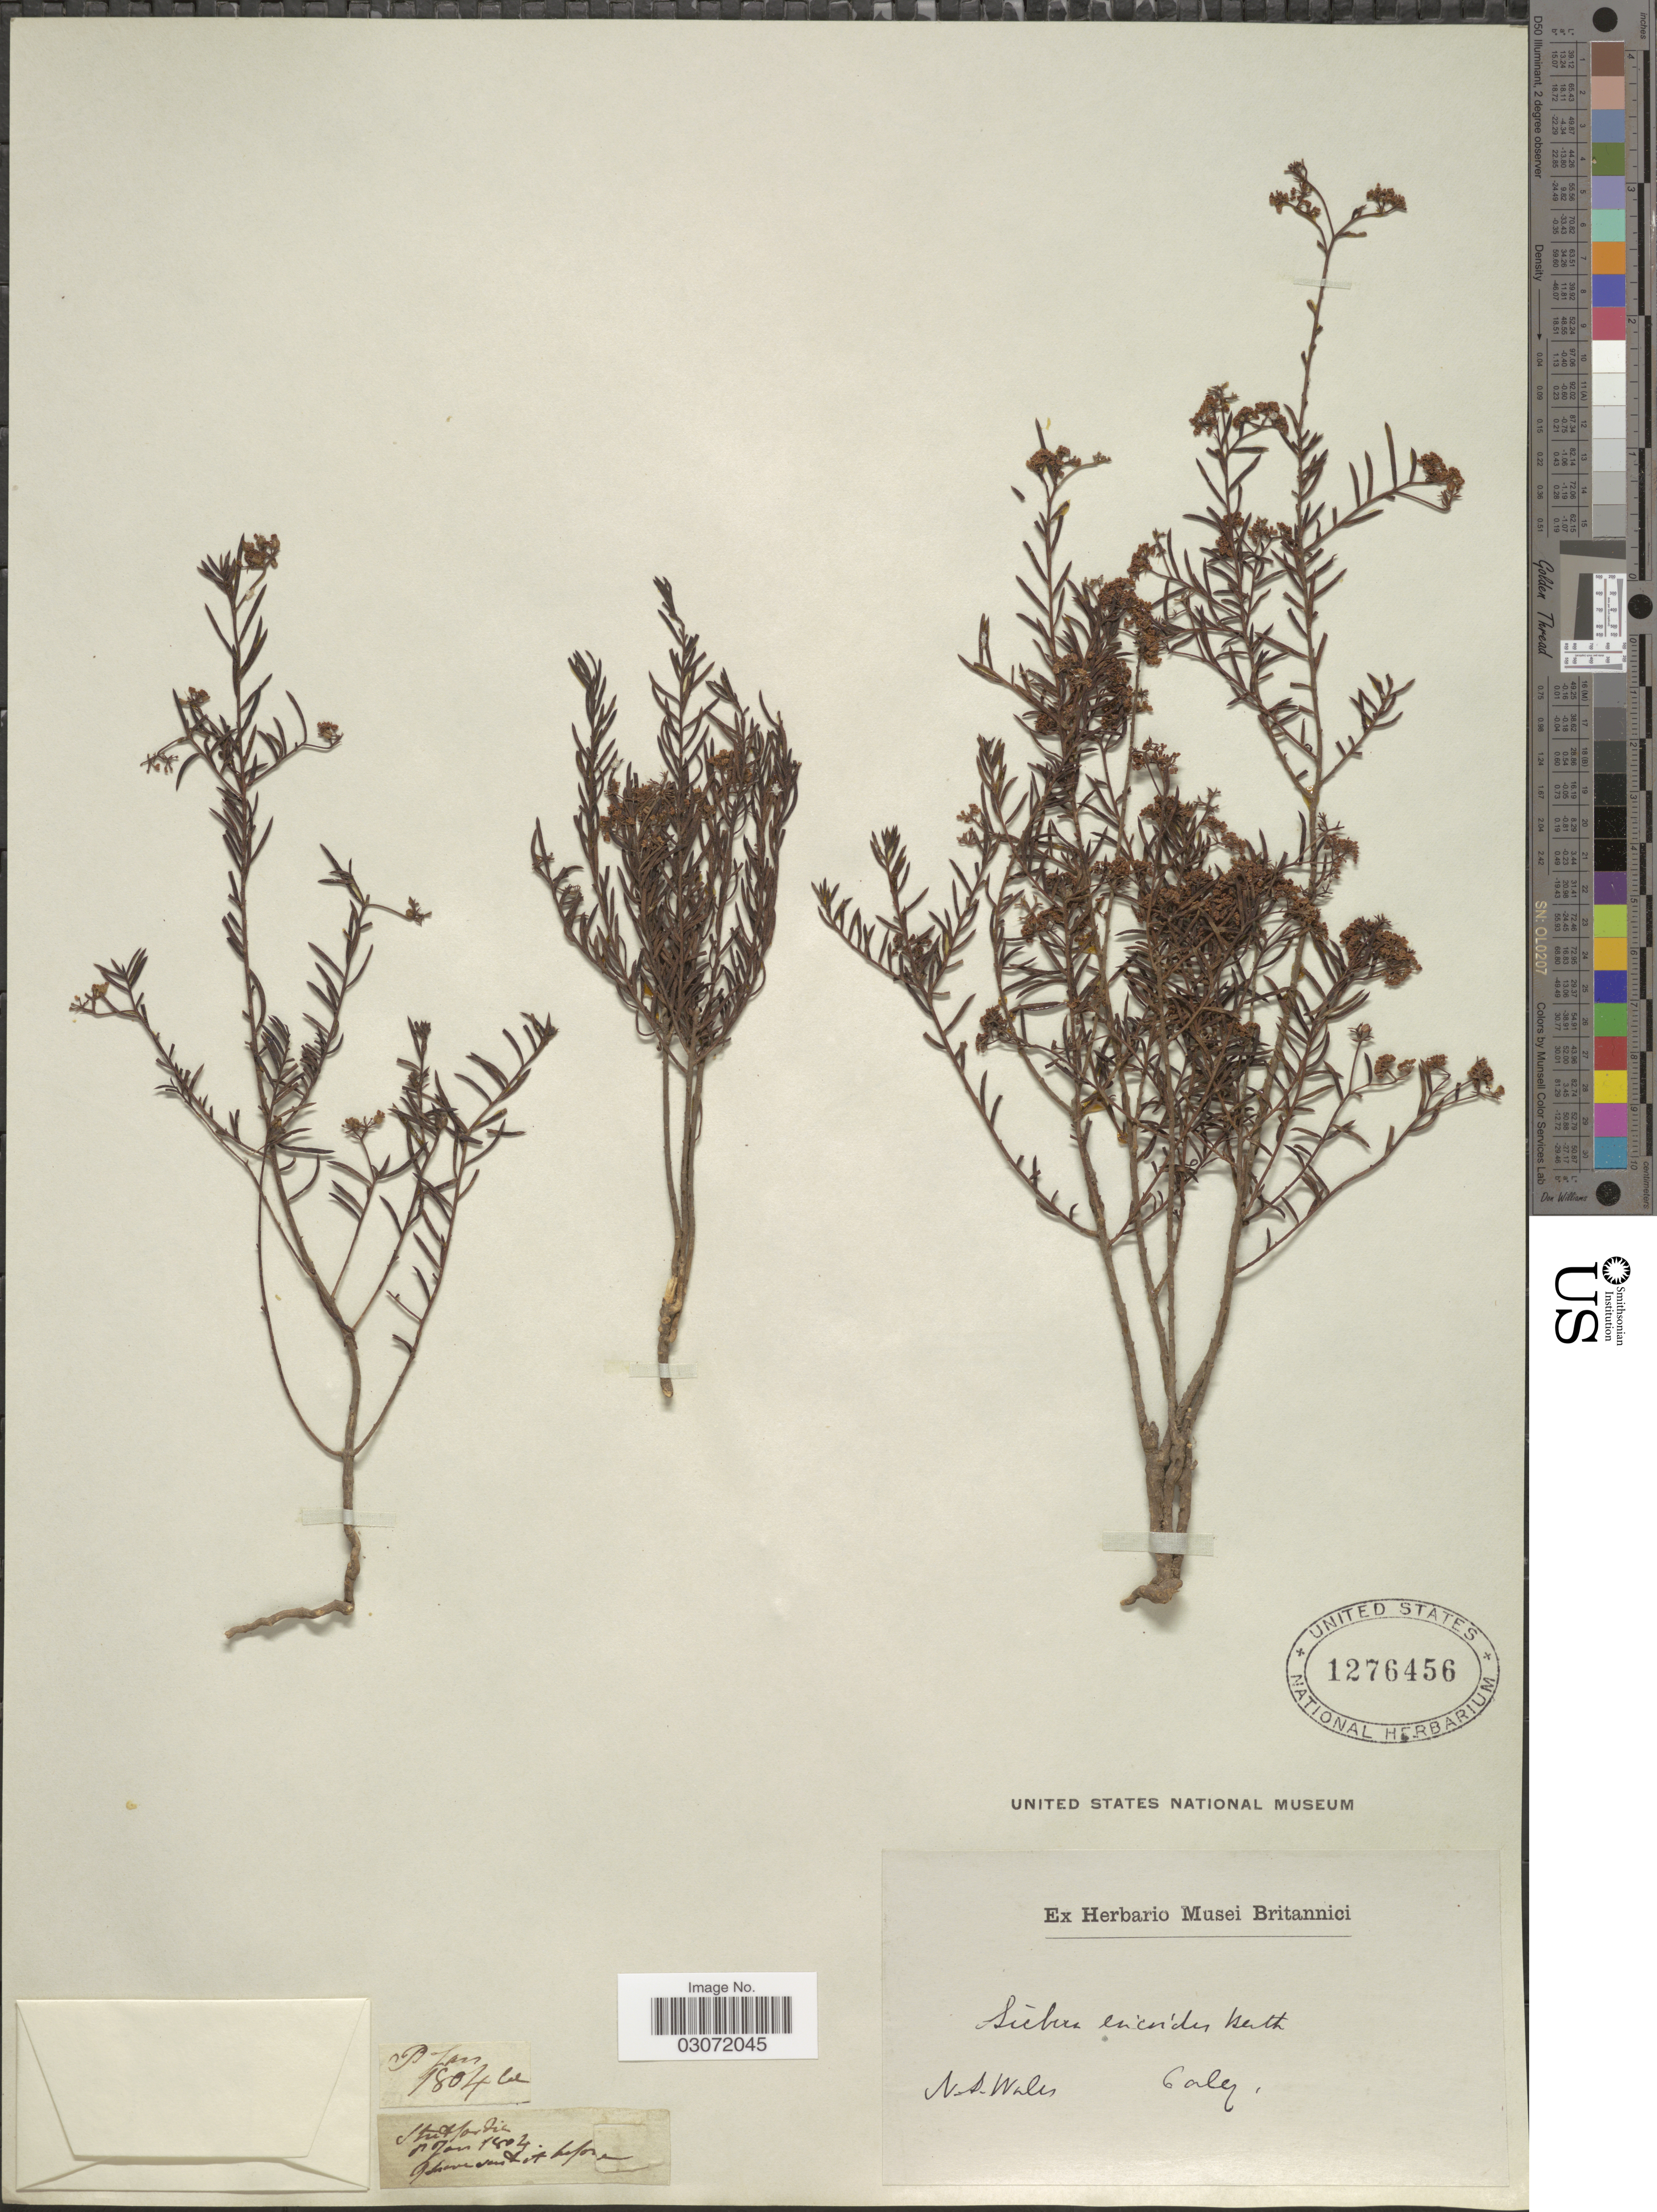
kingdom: Plantae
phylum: Tracheophyta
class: Magnoliopsida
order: Apiales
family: Apiaceae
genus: Platysace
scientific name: Platysace ericoides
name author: (Siebold ex DC.) C. Norman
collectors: -. Caley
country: Australia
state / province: New South Wales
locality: N.S. Wales.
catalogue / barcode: US 1276456